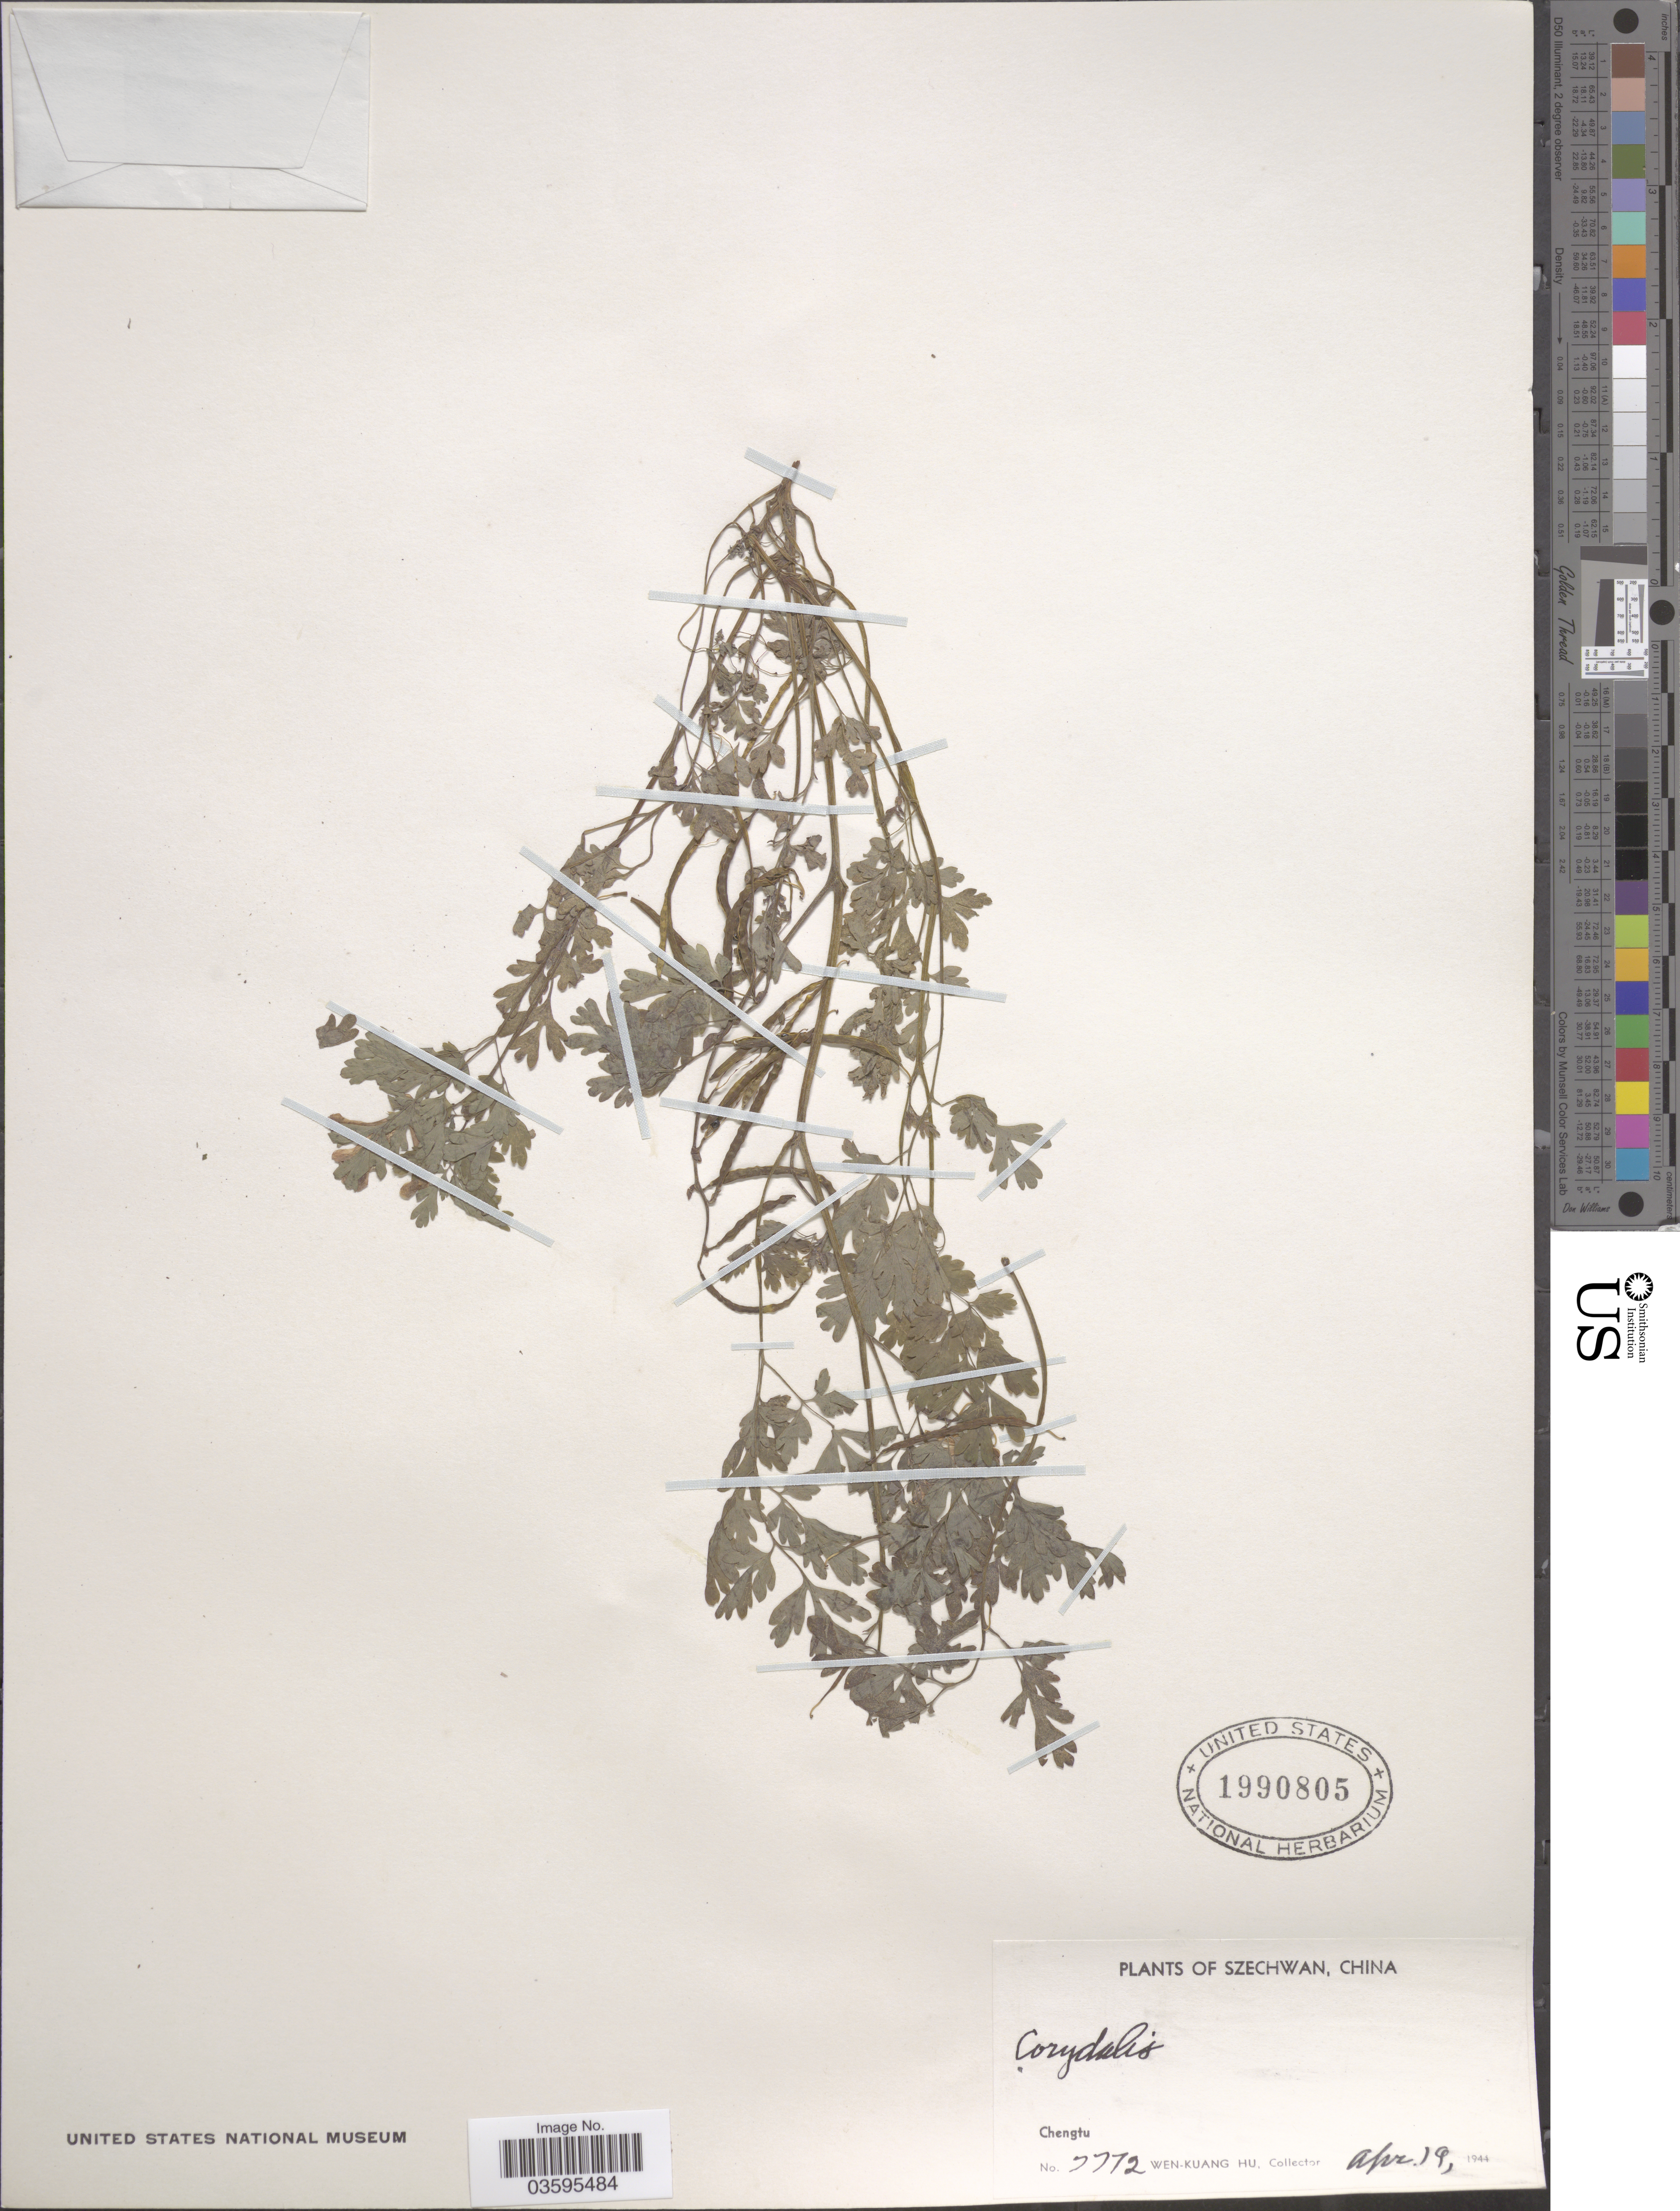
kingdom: Plantae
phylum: Tracheophyta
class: Magnoliopsida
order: Ranunculales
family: Papaveraceae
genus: Corydalis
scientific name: Corydalis sp.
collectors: W. K. Hu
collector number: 7772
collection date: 1944-04-19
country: China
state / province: Sichuan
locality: Szechwan. Chengtu.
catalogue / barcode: US 1990805